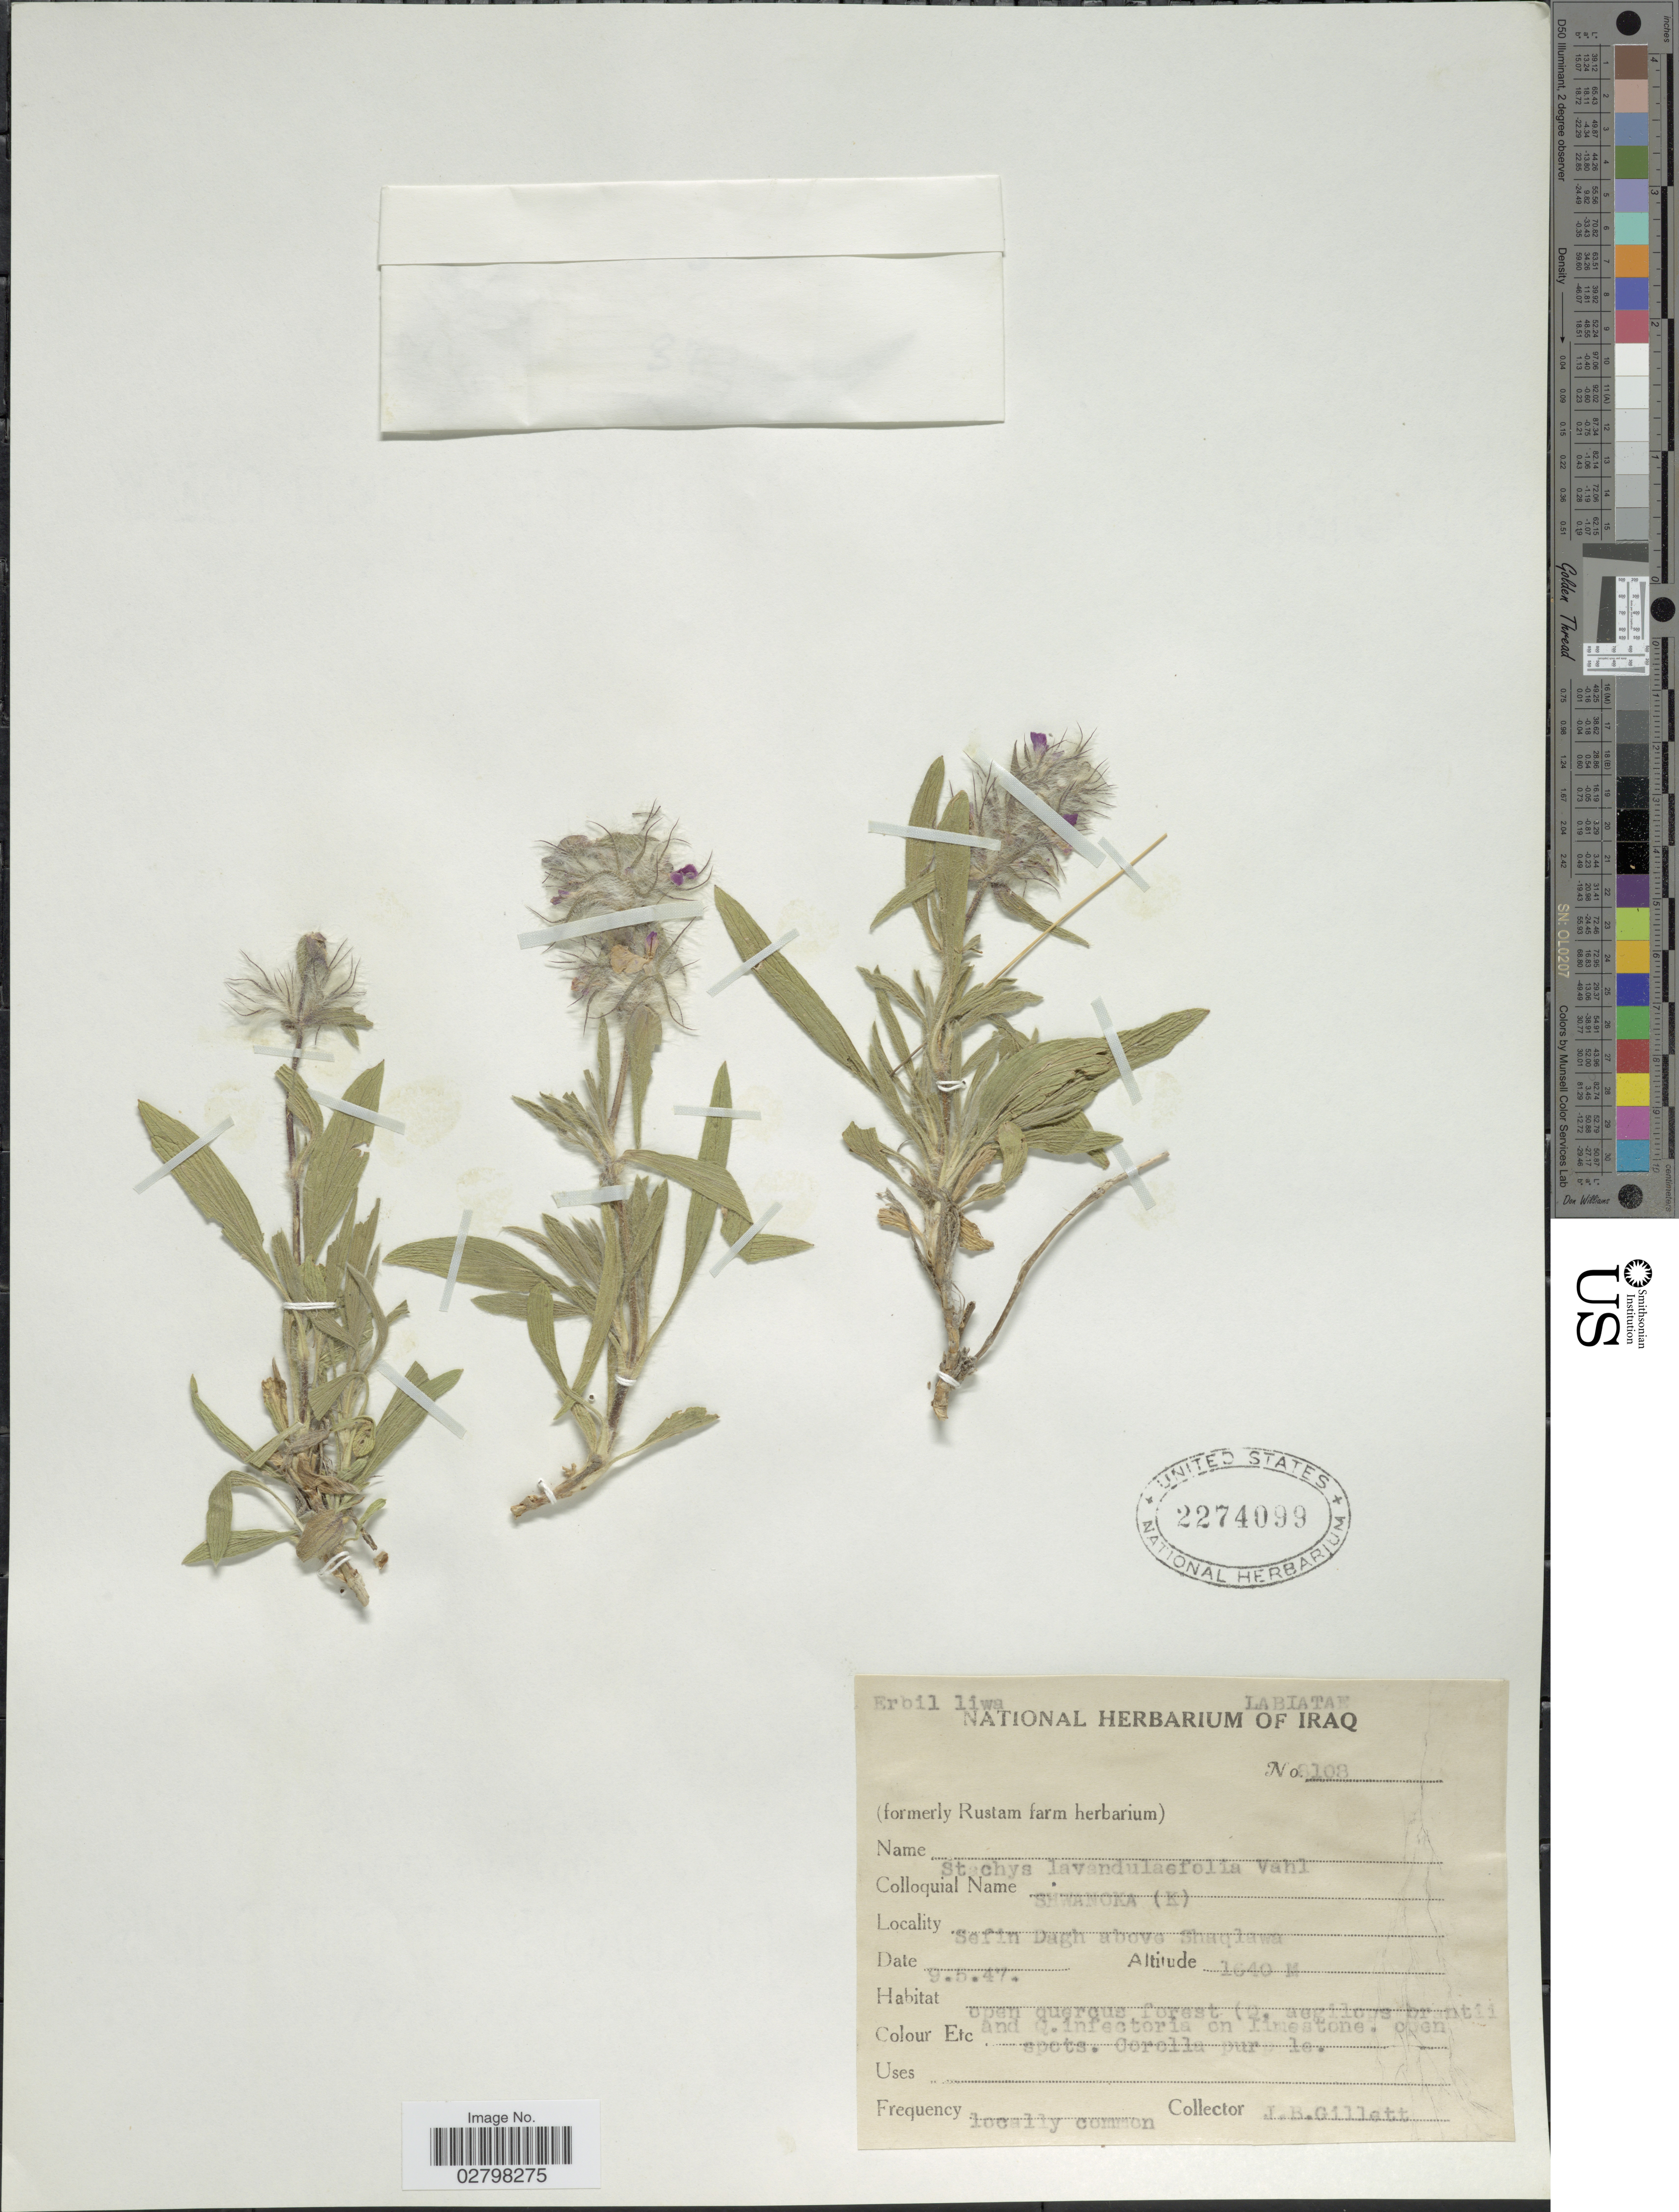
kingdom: Plantae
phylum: Tracheophyta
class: Magnoliopsida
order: Lamiales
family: Lamiaceae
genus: Stachys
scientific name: Stachys lavandulifolia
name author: Vahl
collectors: J. B. Gillett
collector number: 8108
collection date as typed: Transcribed d/m/y: 9/5/47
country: Iraq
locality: Sefin Dagh above Shaqlawa. Erbil liwa.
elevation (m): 1640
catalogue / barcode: US 2274099